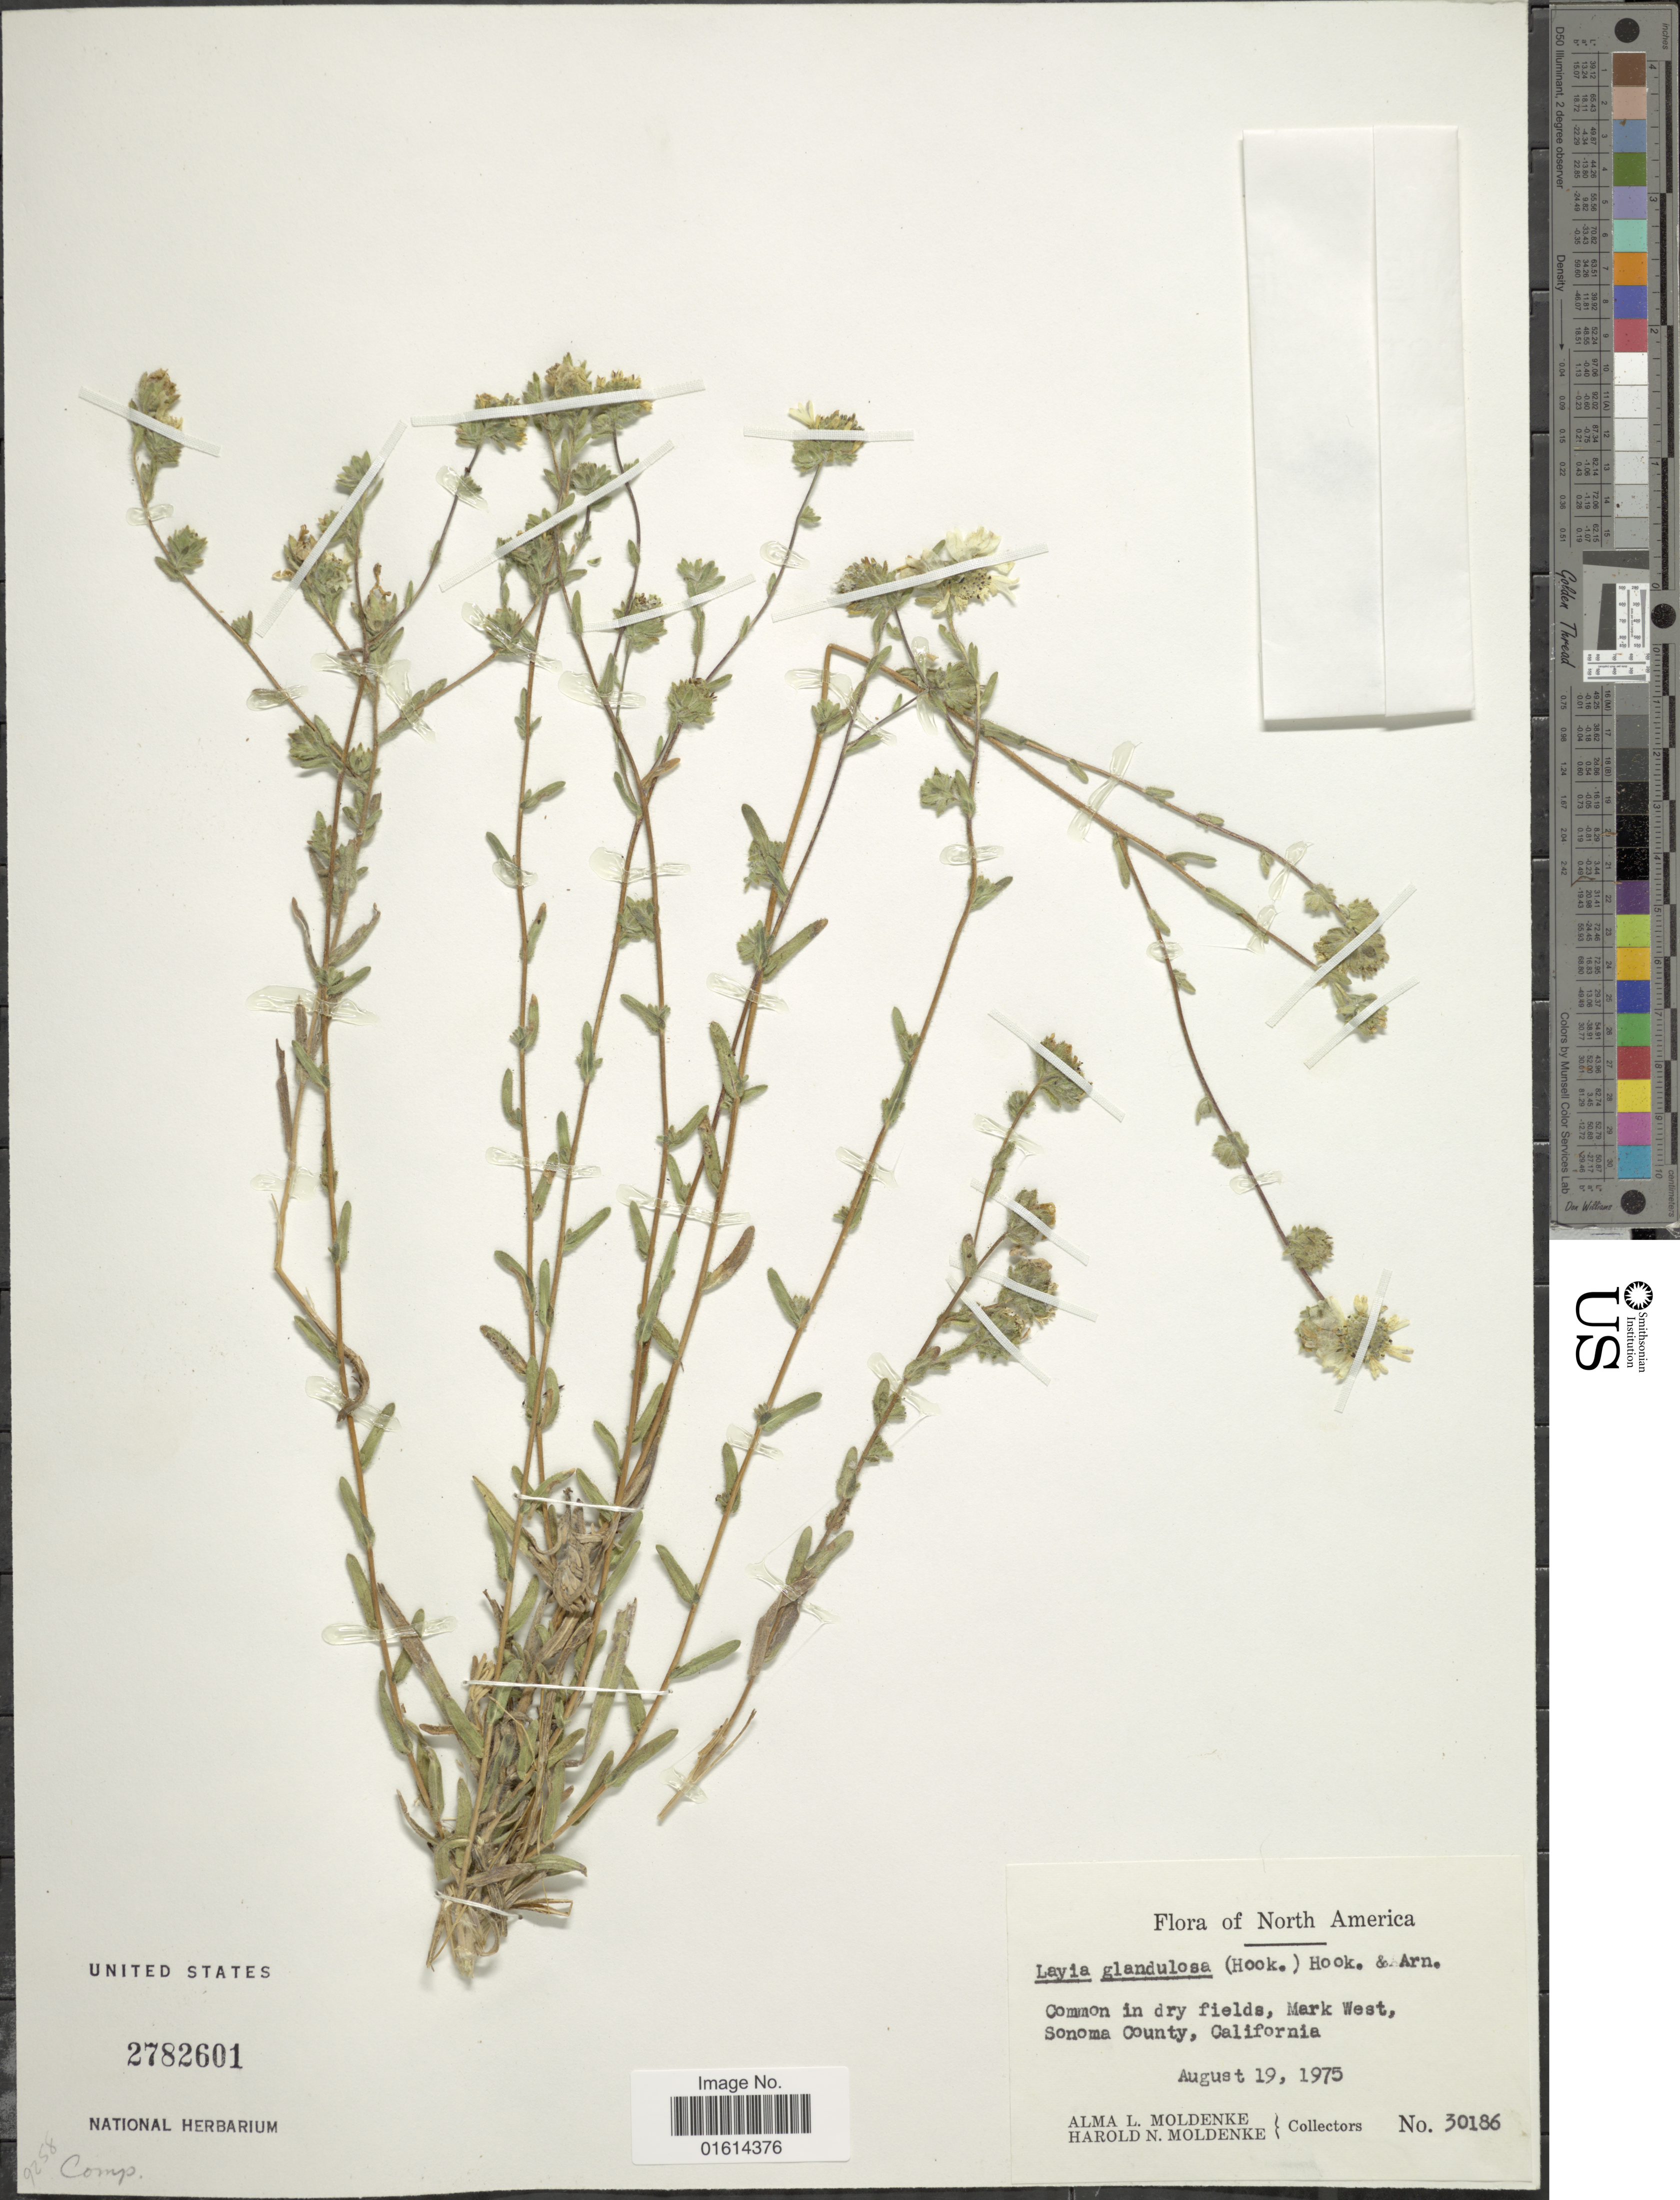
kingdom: Plantae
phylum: Tracheophyta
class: Magnoliopsida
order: Asterales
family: Asteraceae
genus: Layia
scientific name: Layia glandulosa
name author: Hook. & Arn.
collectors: A. L. Moldenke & H. N. Moldenke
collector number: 30186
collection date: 1975-08-19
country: United States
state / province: California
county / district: Sonoma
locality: North America, Mark West, Sonoma County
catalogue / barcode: US 2782601